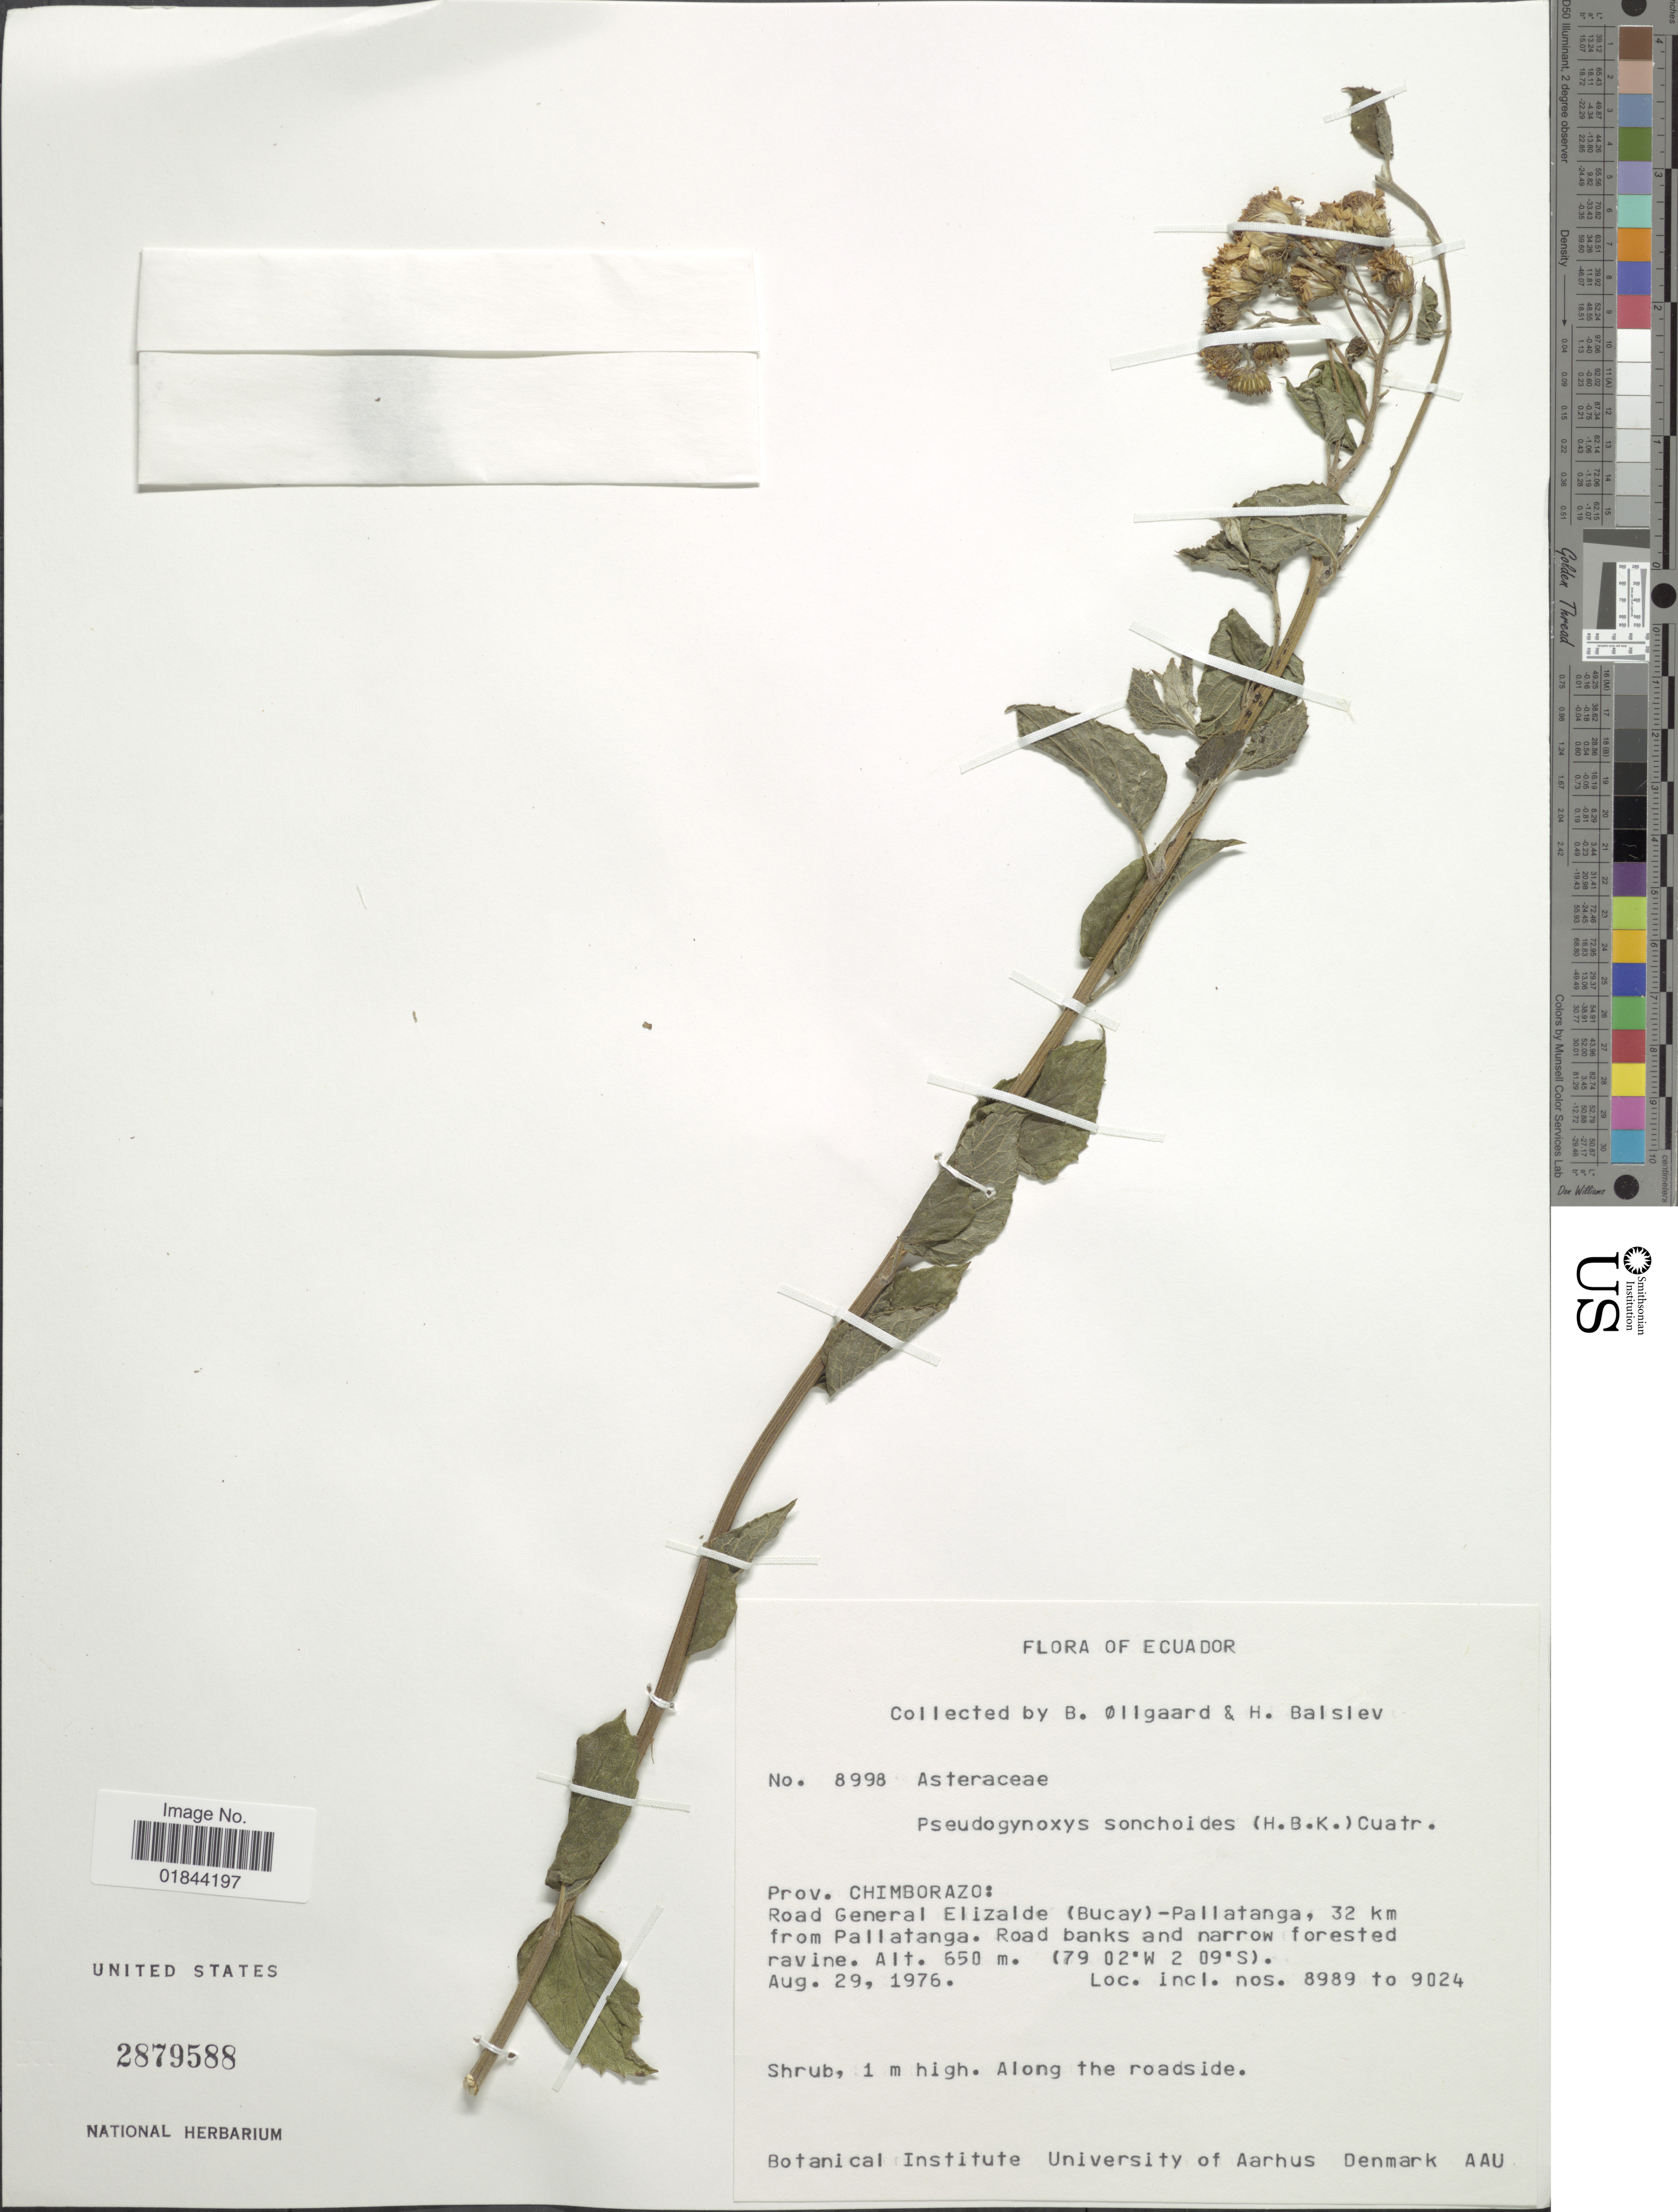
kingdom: Plantae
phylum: Tracheophyta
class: Magnoliopsida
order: Asterales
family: Asteraceae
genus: Paragynoxys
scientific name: Paragynoxys sochoides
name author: (Kunth) Cuatrec.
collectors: B. Øllgaard & H. Balslev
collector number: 8998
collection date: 1978-08-29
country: Ecuador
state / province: Chimborazo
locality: Road General Elizalde (Bucay) - Pallatanga, 32 km from Pallatanga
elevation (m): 650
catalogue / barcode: US 2879588